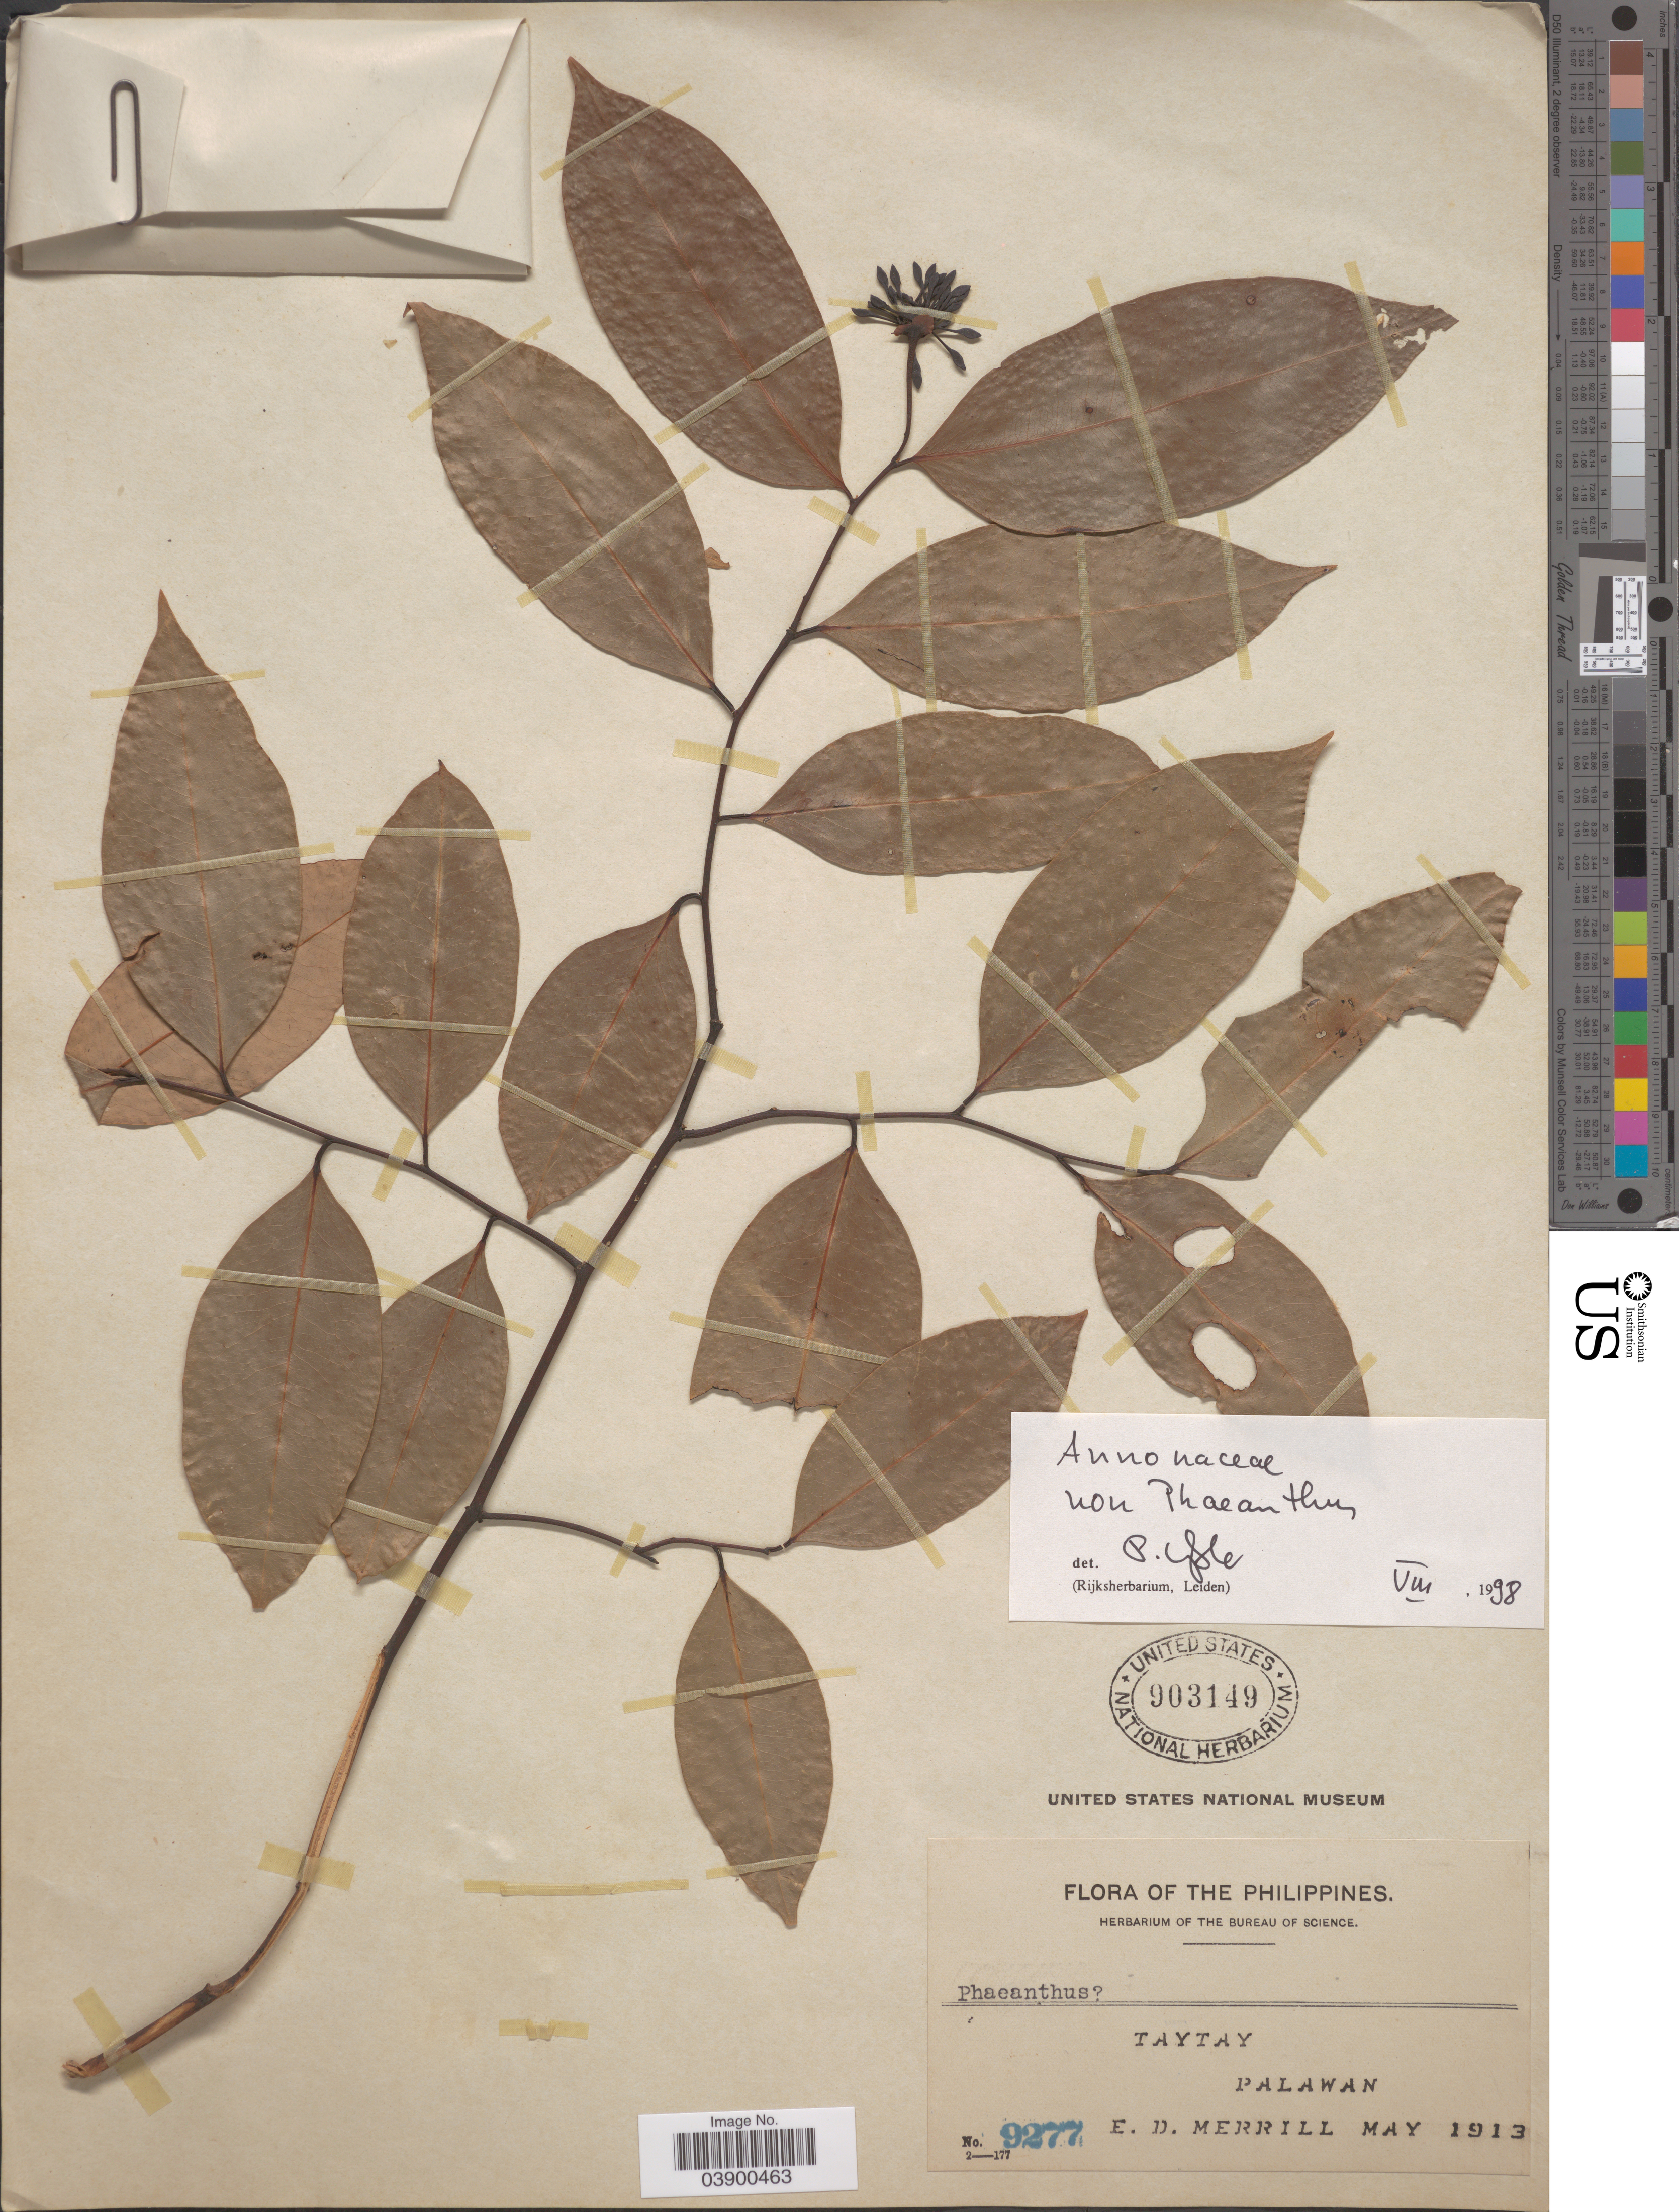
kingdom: Plantae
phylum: Tracheophyta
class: Magnoliopsida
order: Magnoliales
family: Annonaceae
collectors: E. D. Merrill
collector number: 9277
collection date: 1913-05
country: Philippines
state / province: Mimaropa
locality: Taytay, Palawan.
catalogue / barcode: US 903149